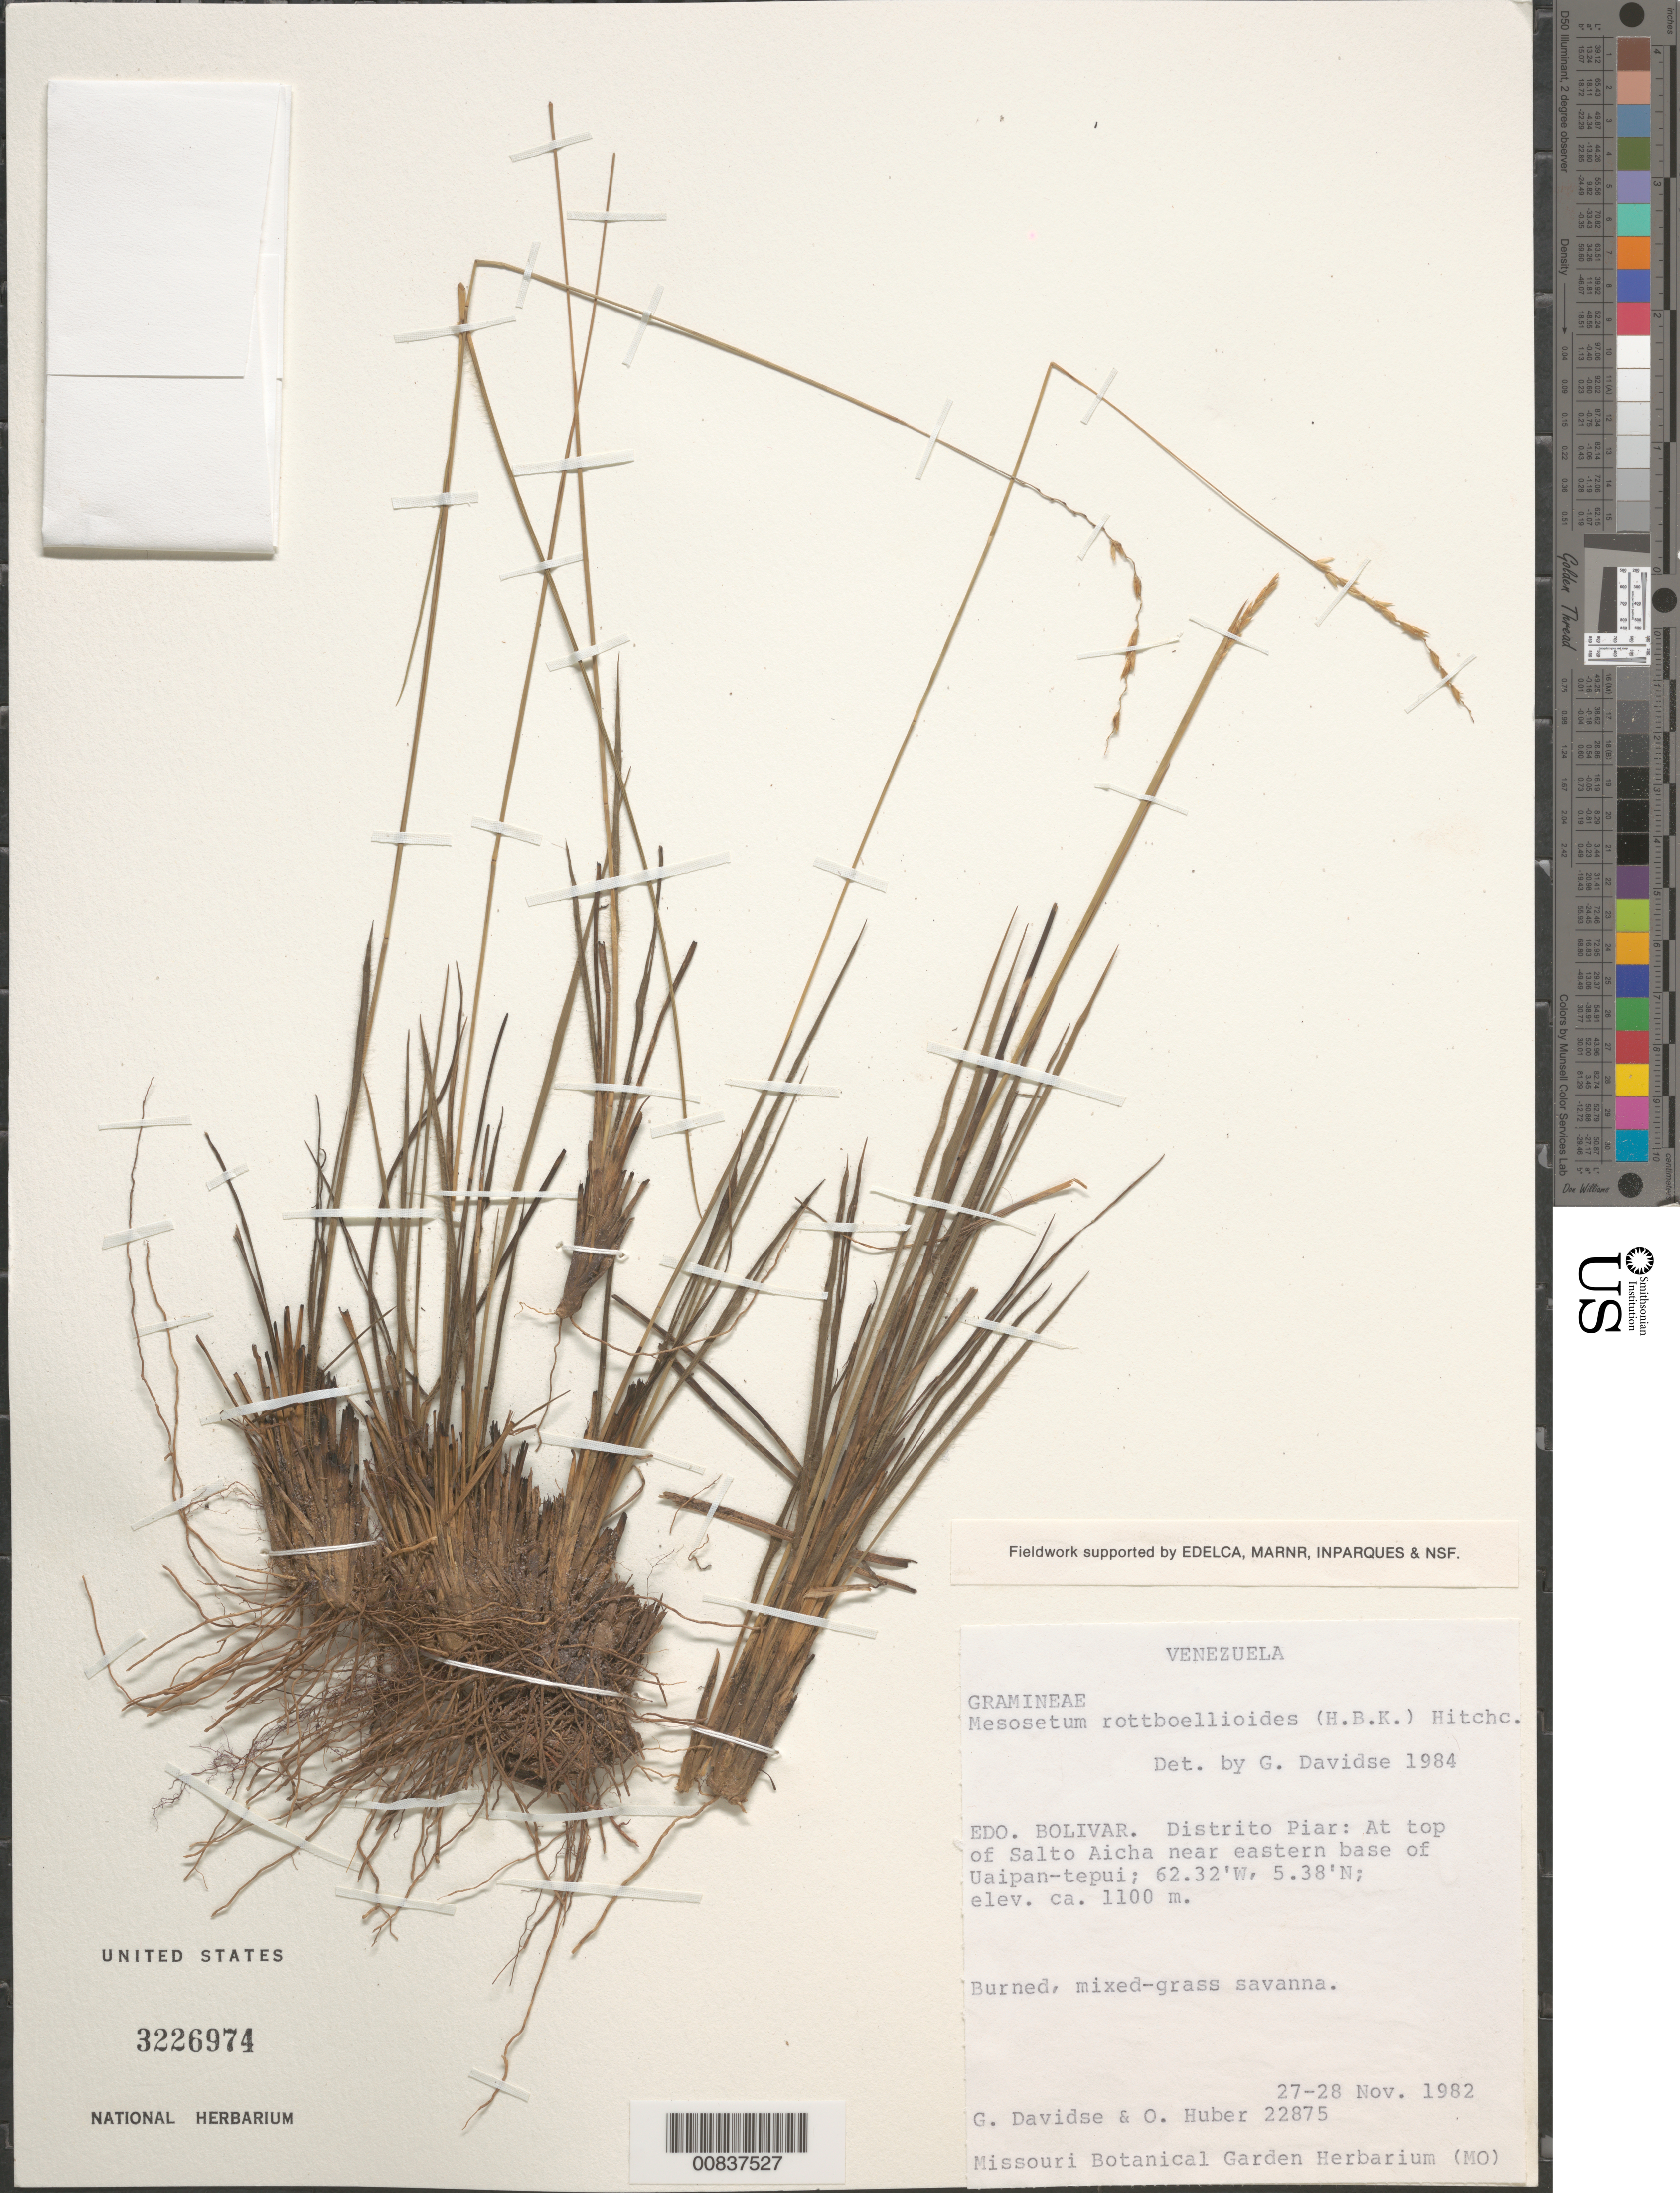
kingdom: Plantae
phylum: Tracheophyta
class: Liliopsida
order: Poales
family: Poaceae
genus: Mesosetum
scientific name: Mesosetum rottboellioides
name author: (Kunth) Hitchc.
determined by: Davidse, Gerrit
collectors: G. Davidse & O. Huber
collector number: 22875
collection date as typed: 27-Nov-82 to 28-Nov-82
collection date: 1982-11-27/1982-11-28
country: Venezuela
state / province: Bolívar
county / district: Piar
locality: Salto Aicha, top of, near eastern base of Uaipan-tepuí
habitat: Burned, mixed-grass savanna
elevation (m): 1100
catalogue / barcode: US 3226974